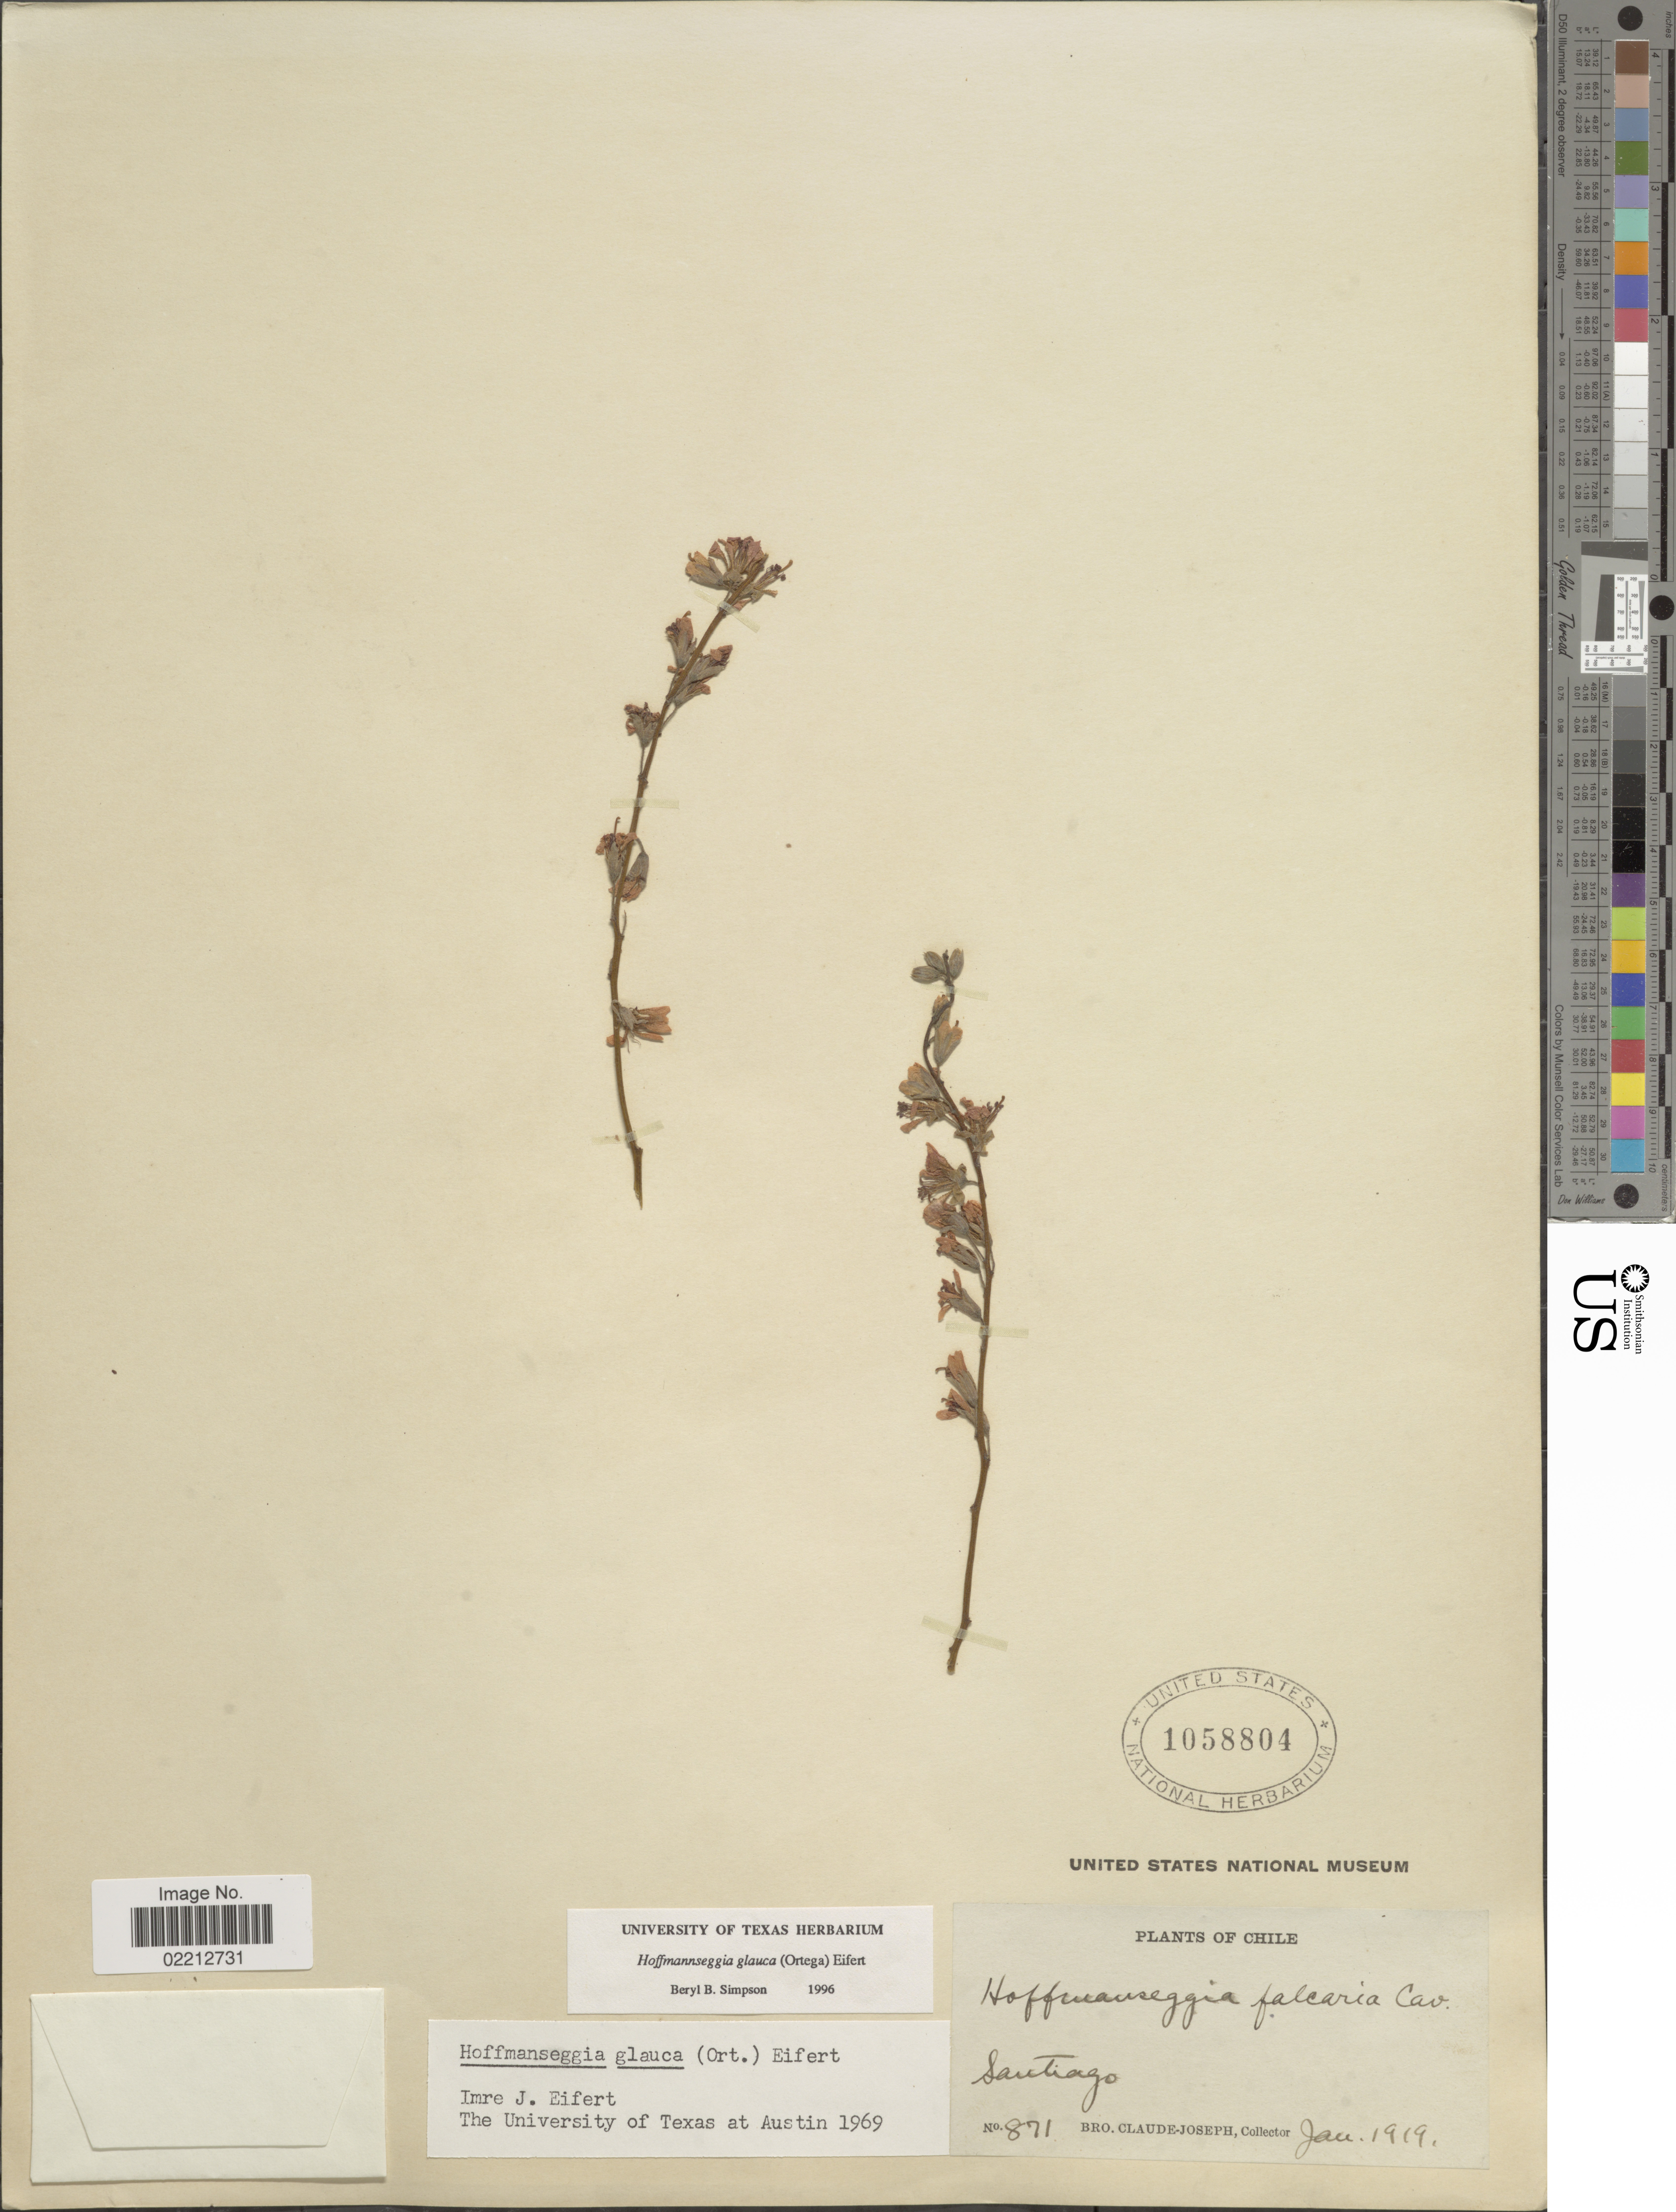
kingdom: Plantae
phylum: Tracheophyta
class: Magnoliopsida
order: Fabales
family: Fabaceae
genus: Hoffmannseggia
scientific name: Hoffmannseggia glauca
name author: (Ortega) Eifert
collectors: Bro. Claude-Joseph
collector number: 871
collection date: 1919-01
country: Chile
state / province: Región Metropolitana (RM)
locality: Santiago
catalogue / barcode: US 1058804